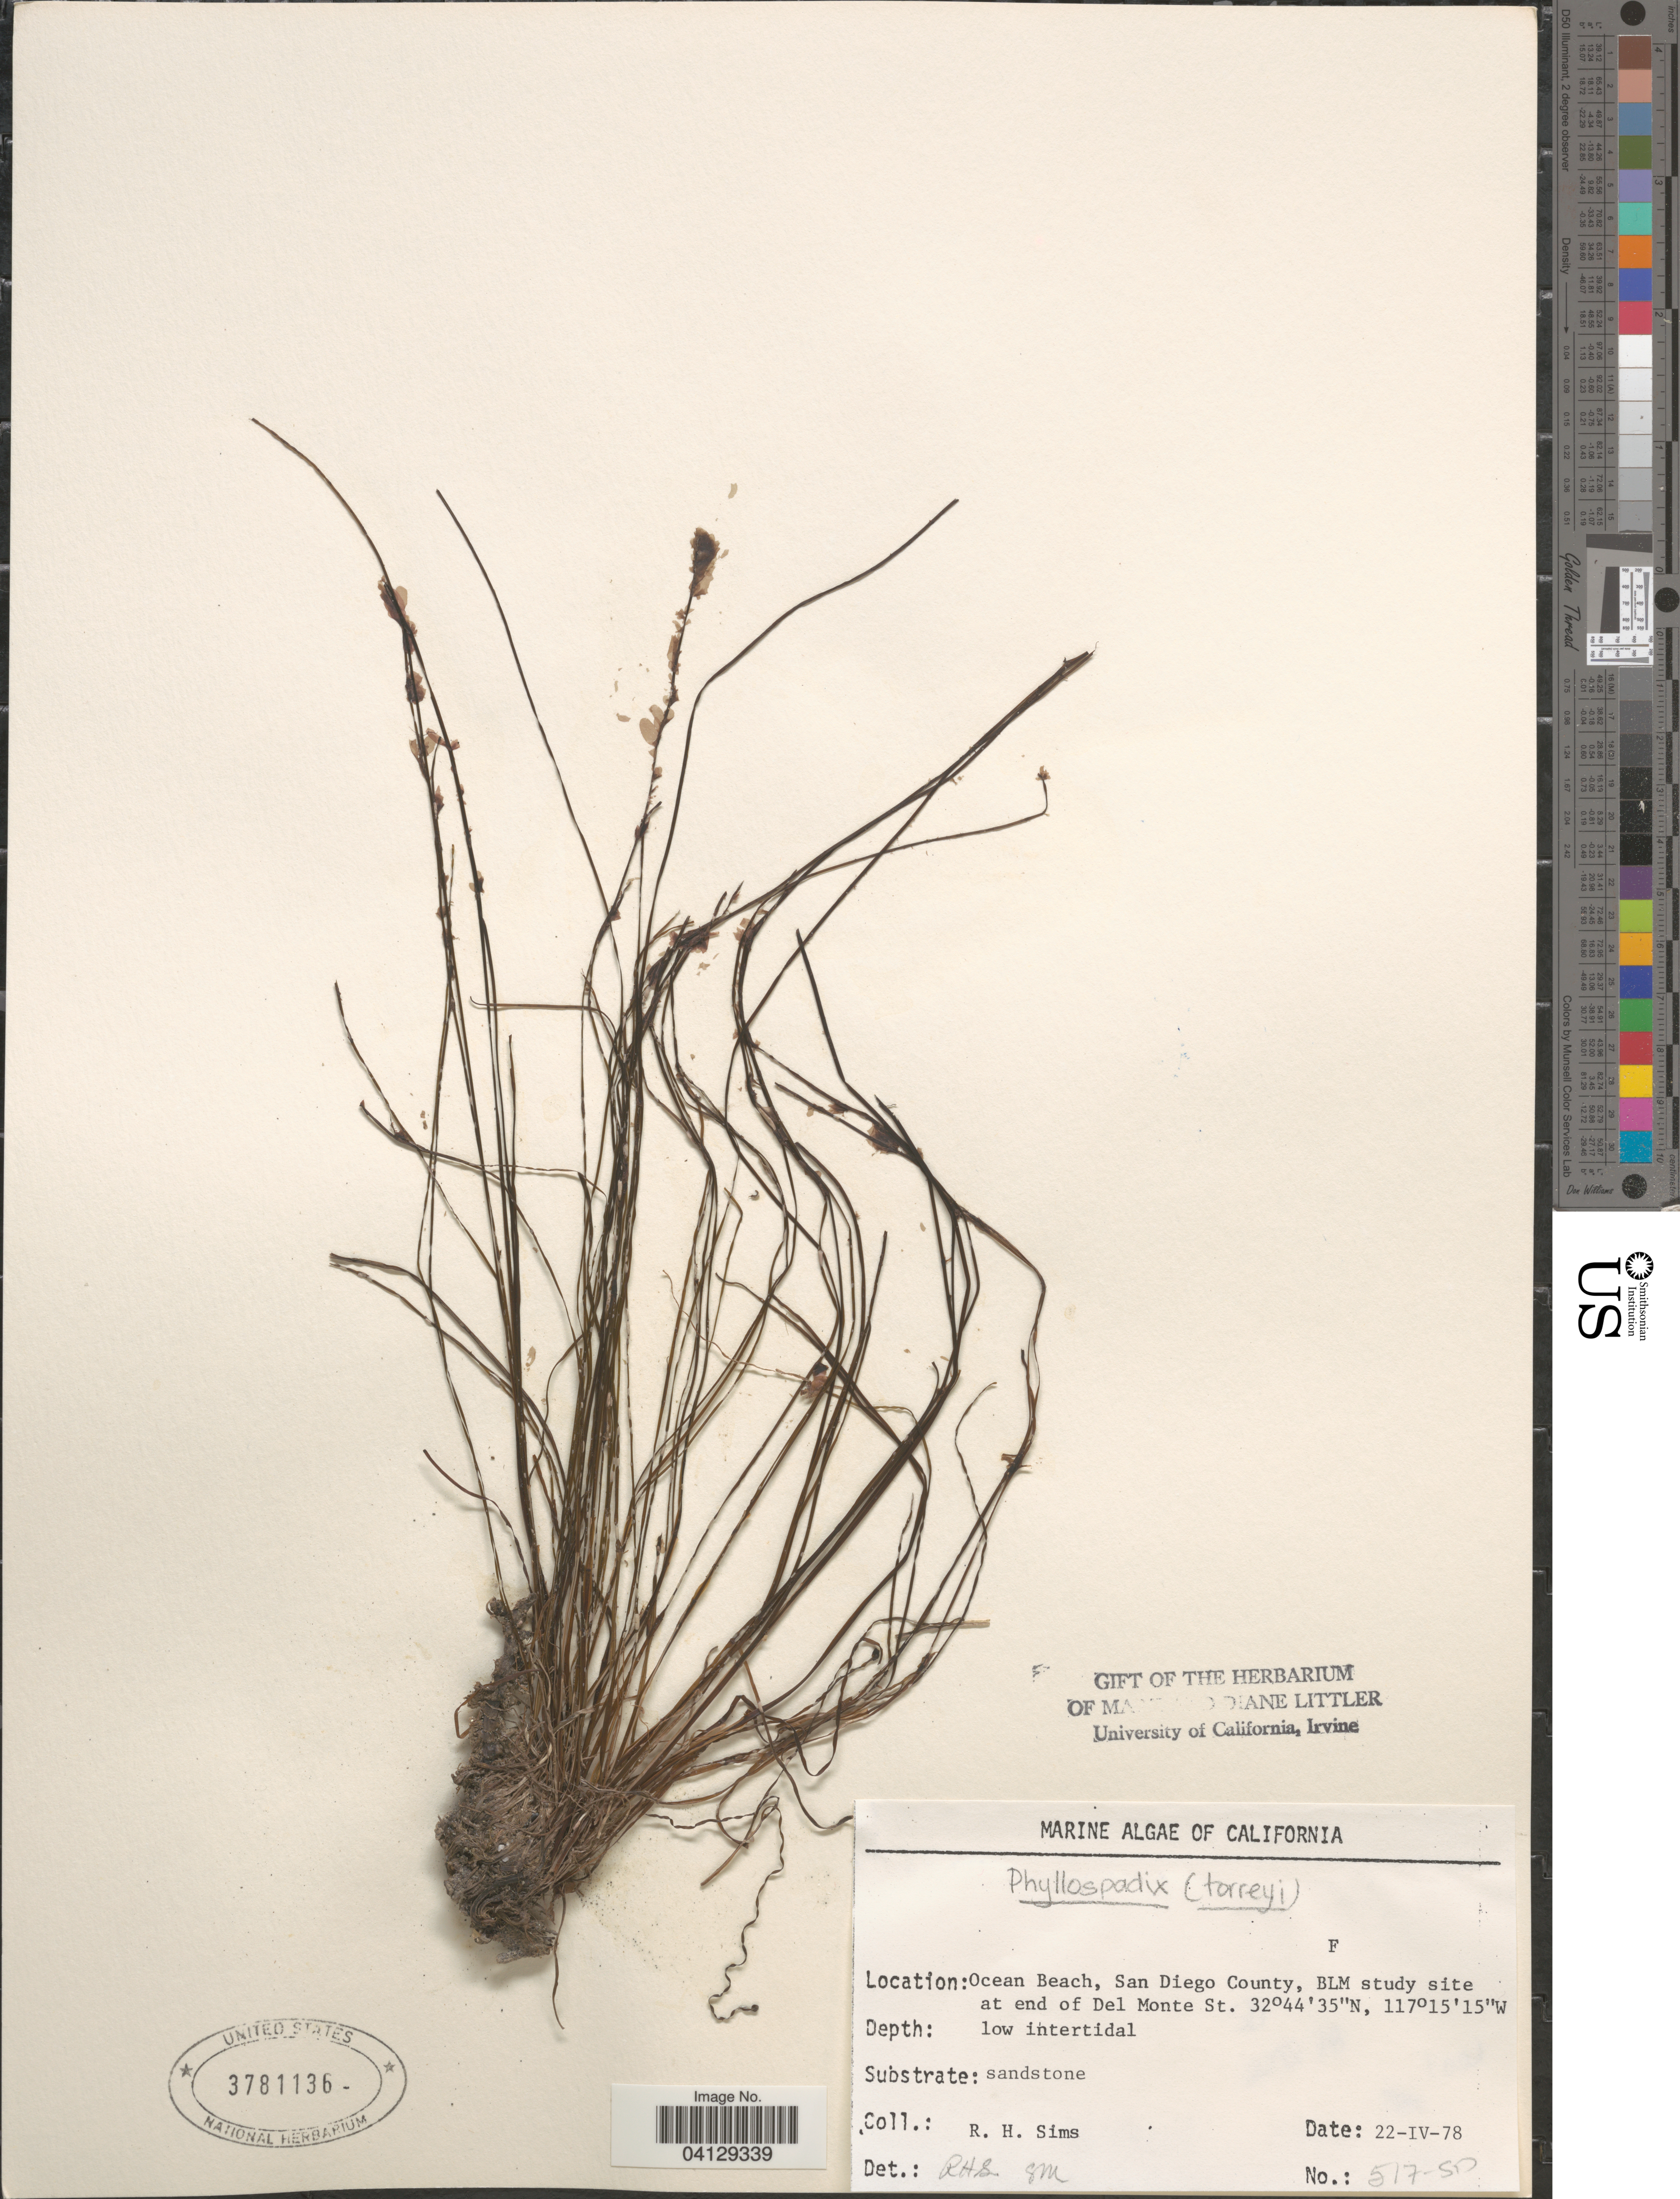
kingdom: Plantae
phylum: Tracheophyta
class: Liliopsida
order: Alismatales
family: Zosteraceae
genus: Phyllospadix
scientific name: Phyllospadix torreyi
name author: S. Watson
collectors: R. H. Sims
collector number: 517-SD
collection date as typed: Transcribed d/m/y: 22/4/78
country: United States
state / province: California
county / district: San Diego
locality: Ocean Beach, San Diego County, BLM study site at end of Del Monte St.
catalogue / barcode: US 3781136